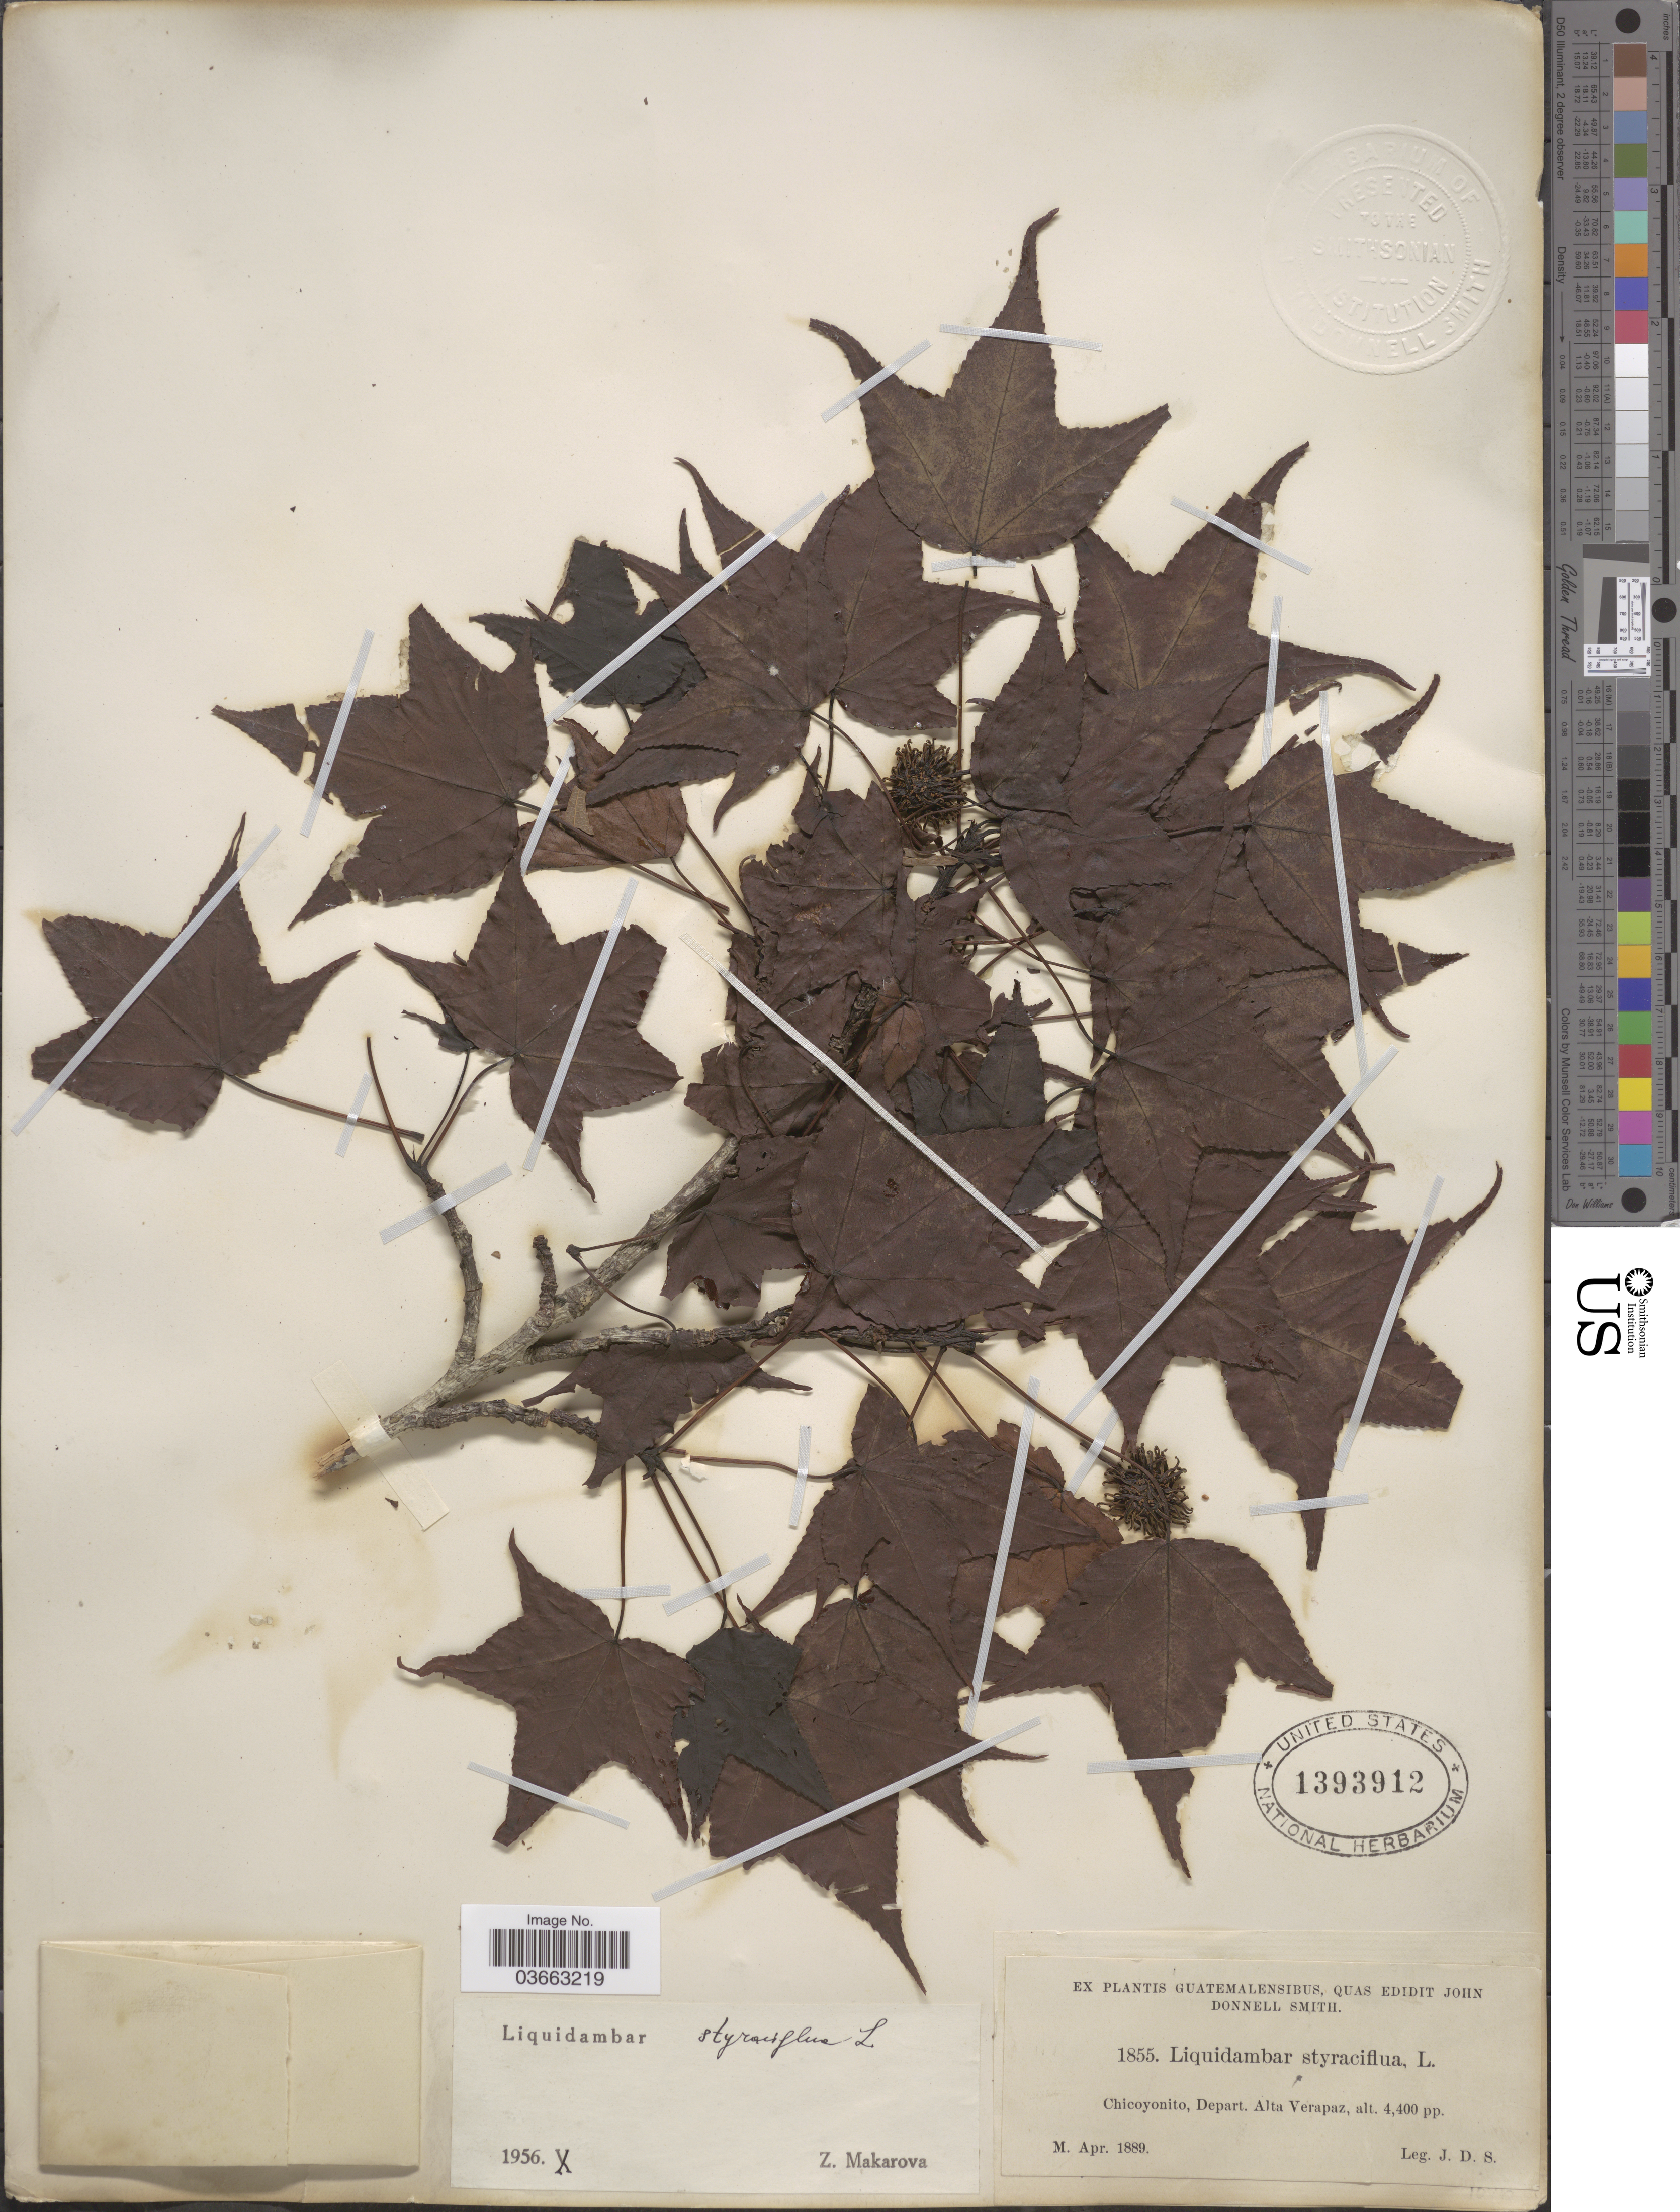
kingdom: Plantae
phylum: Tracheophyta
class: Magnoliopsida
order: Saxifragales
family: Altingiaceae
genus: Liquidambar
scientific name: Liquidambar styraciflua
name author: L.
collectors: J. Donnell Smith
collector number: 1855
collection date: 1889-04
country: Guatemala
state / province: Alta Verapaz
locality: Chicoyonito, Depart. Alta Verapaz.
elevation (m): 1341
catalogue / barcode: US 1393912